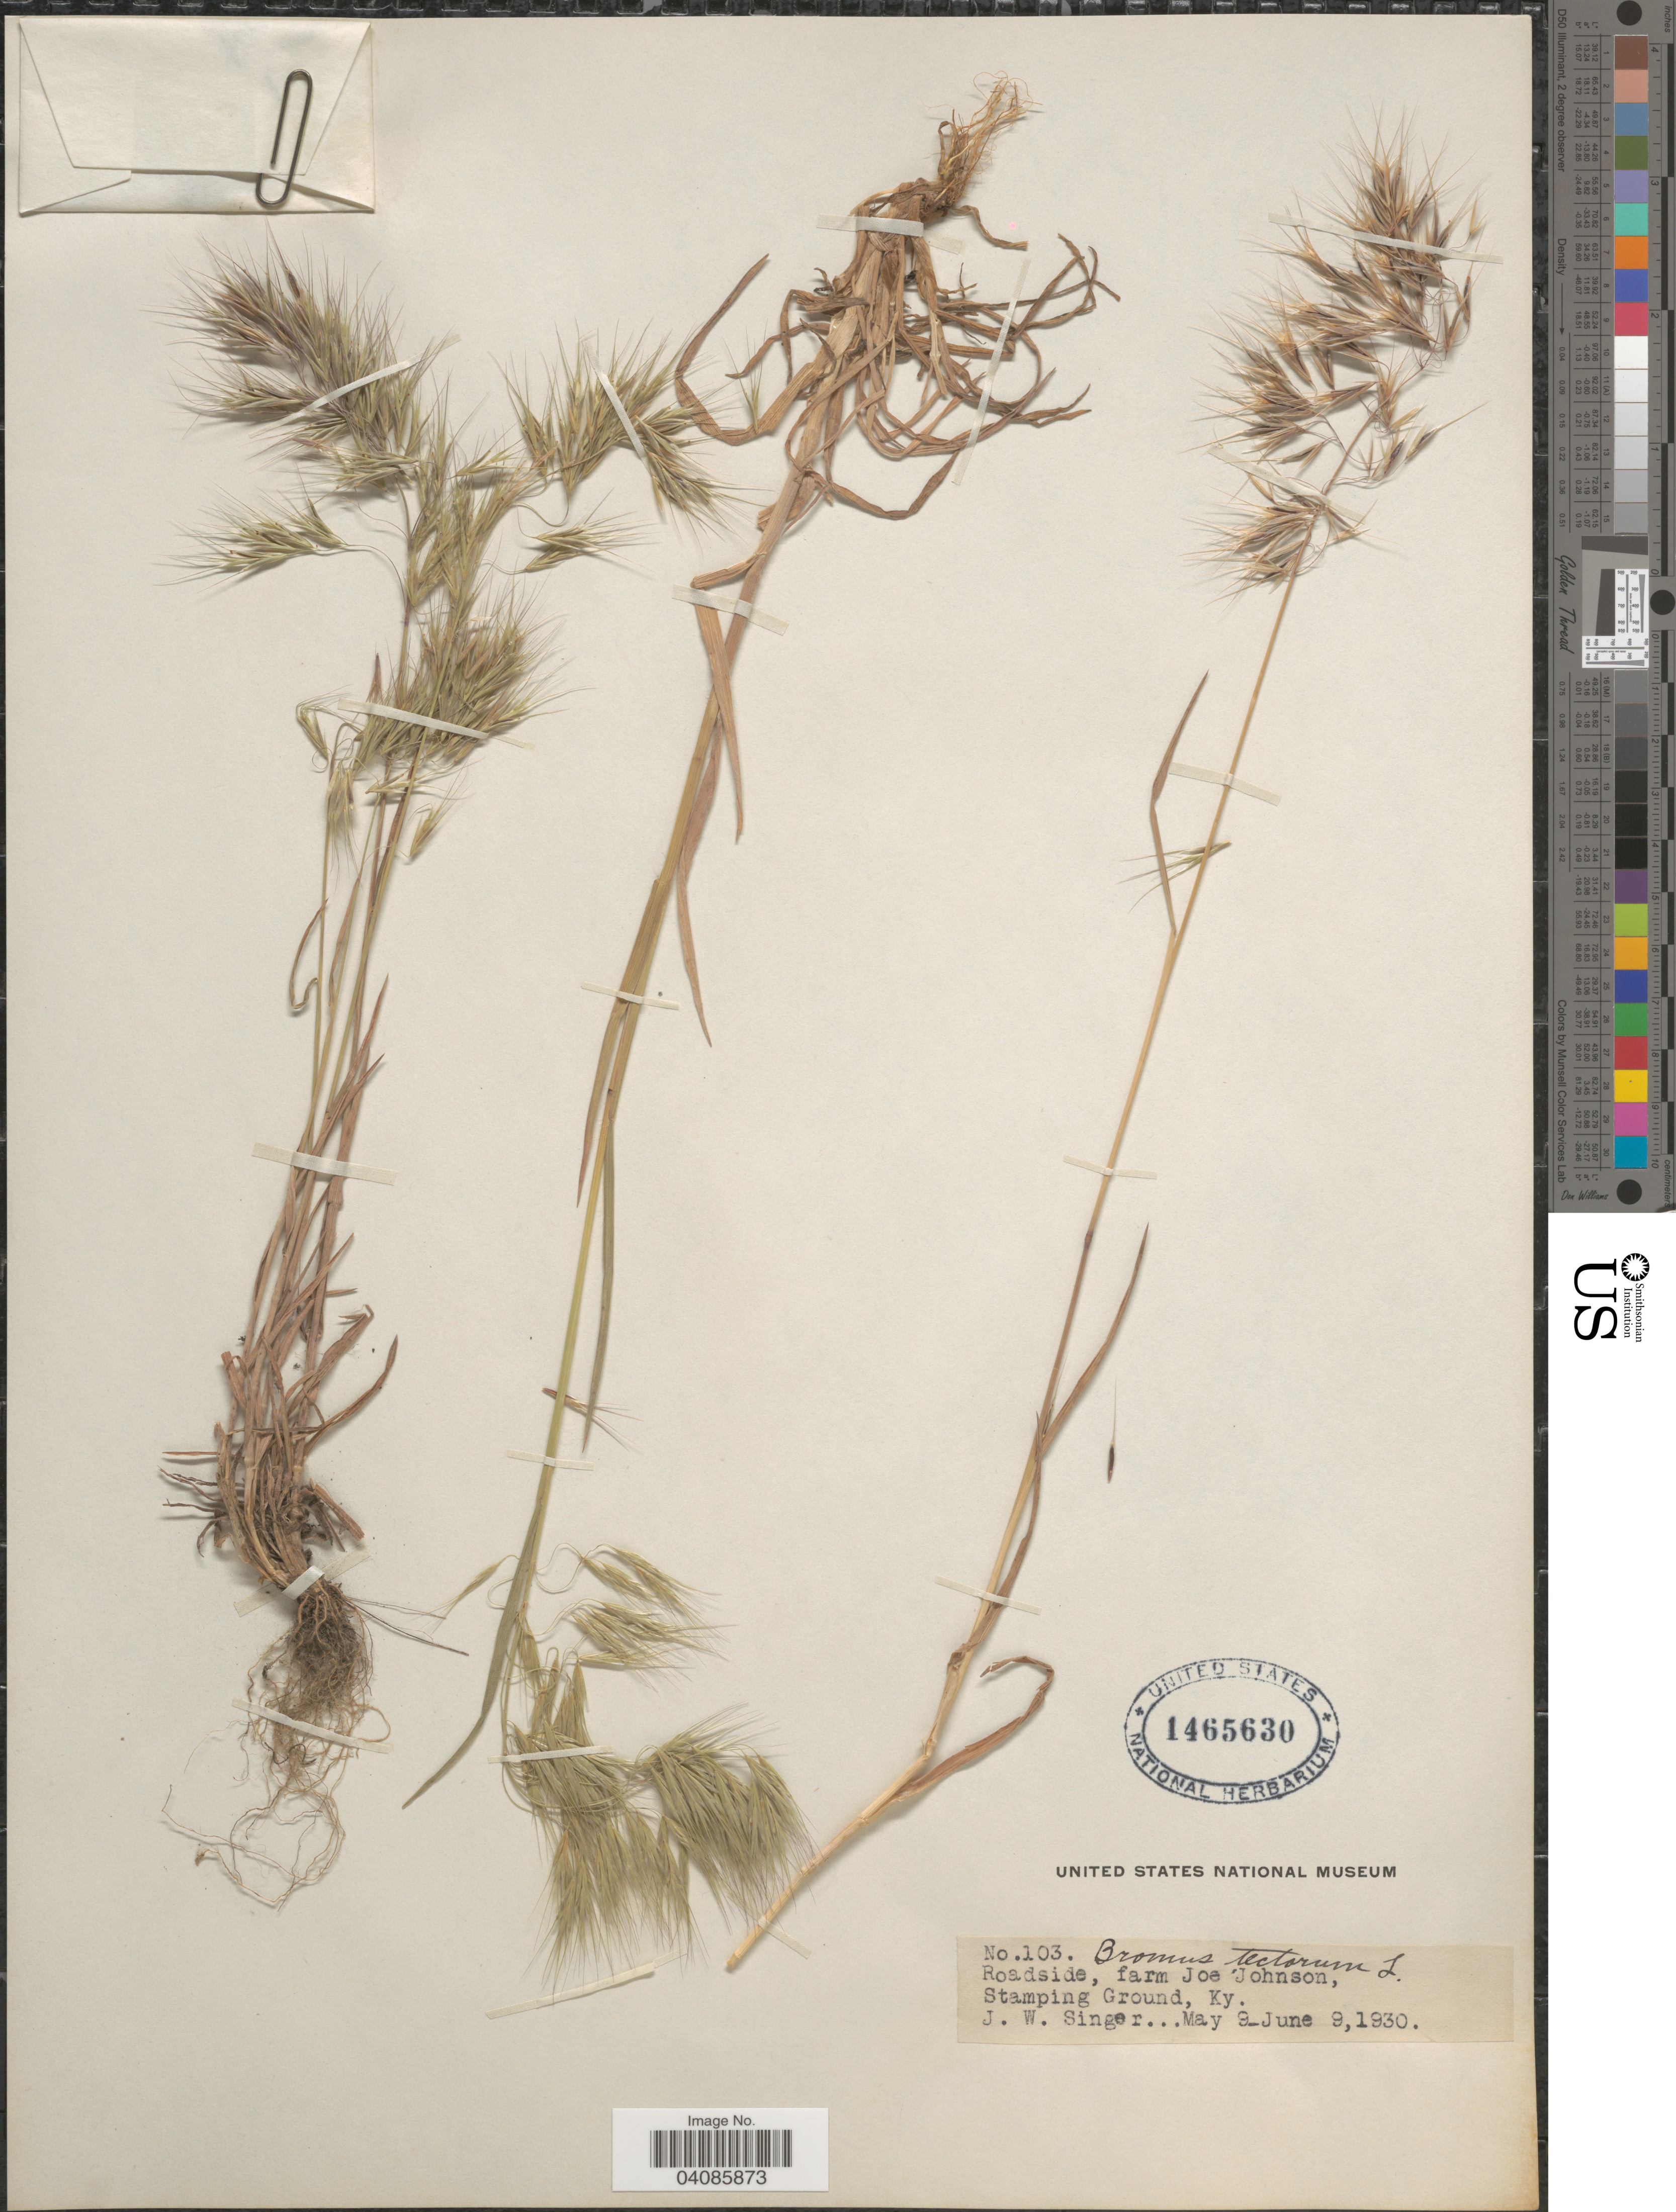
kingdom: Plantae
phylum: Tracheophyta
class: Liliopsida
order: Poales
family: Poaceae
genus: Bromus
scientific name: Bromus tectorum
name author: L.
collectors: J. EW. Singer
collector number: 103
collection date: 1930-05-09/1930-06-09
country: United States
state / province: Kentucky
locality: Roadside, farm Joe Johnson, Stamping Ground.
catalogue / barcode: US 1465630